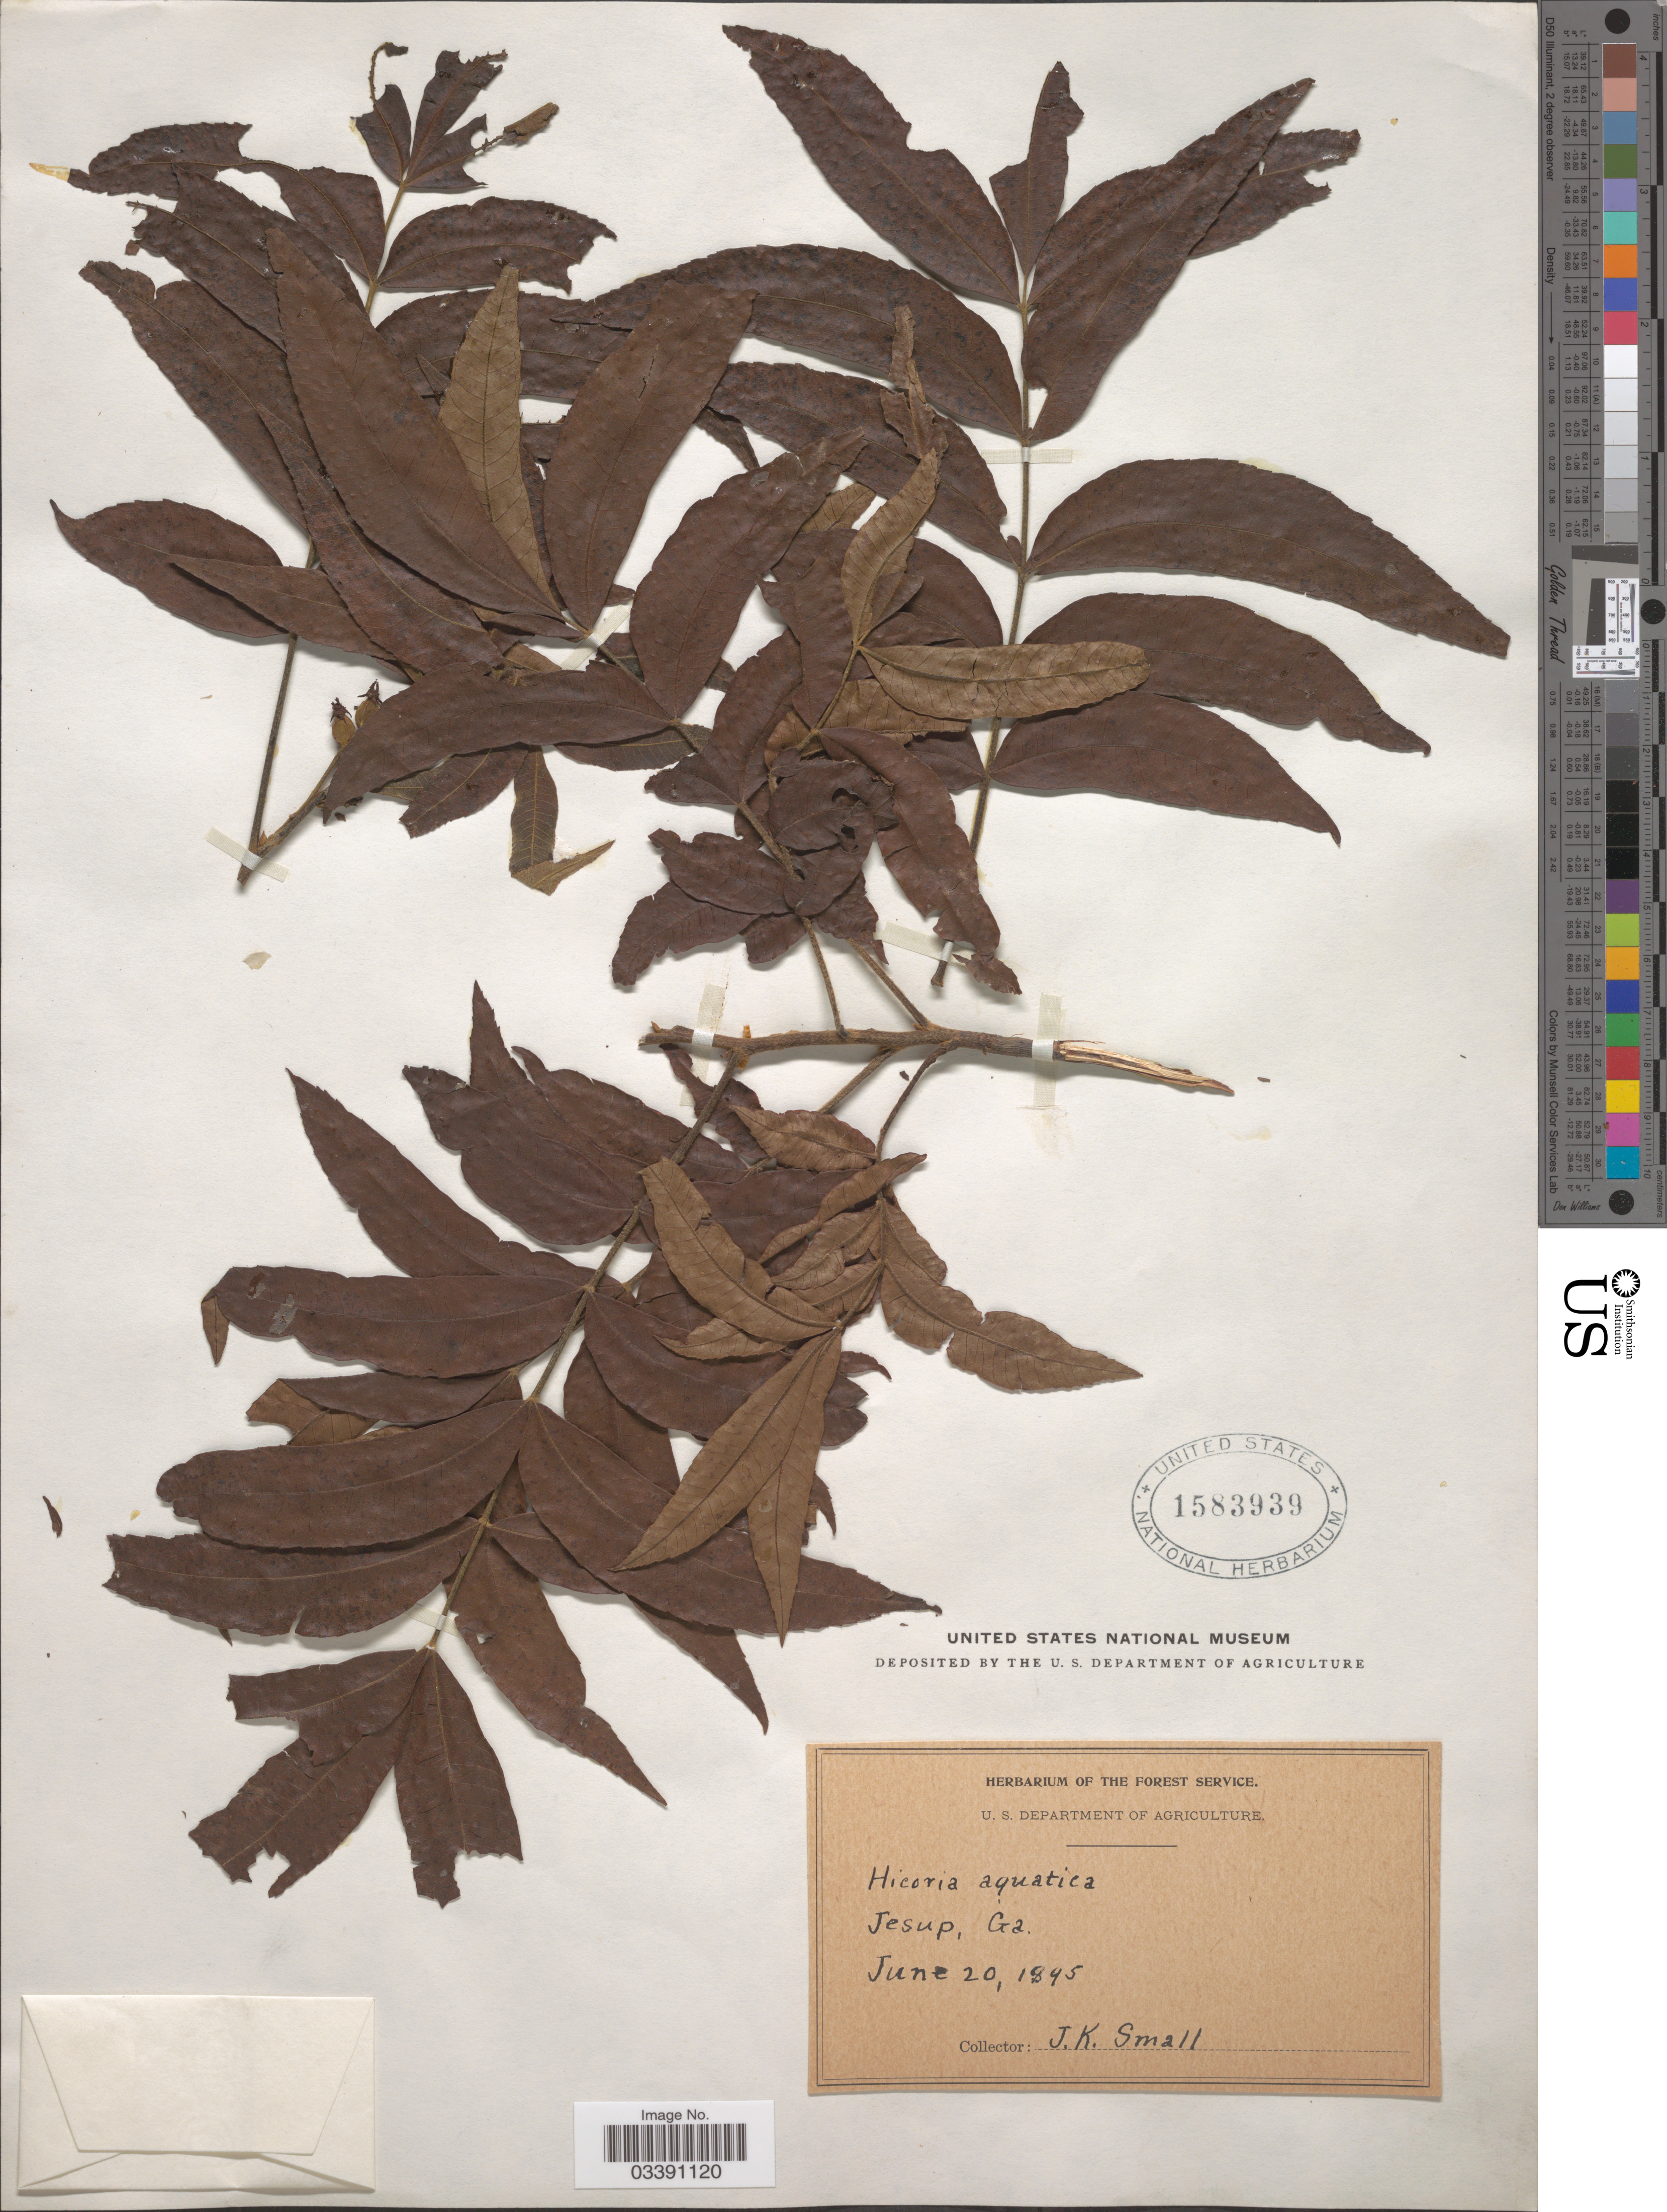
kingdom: Plantae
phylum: Tracheophyta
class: Magnoliopsida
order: Fagales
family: Juglandaceae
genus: Carya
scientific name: Carya aquatica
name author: (F. Michx.) Nutt.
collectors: J. K. Small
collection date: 1895-06-20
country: United States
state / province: Georgia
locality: Jesup.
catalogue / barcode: US 1583939